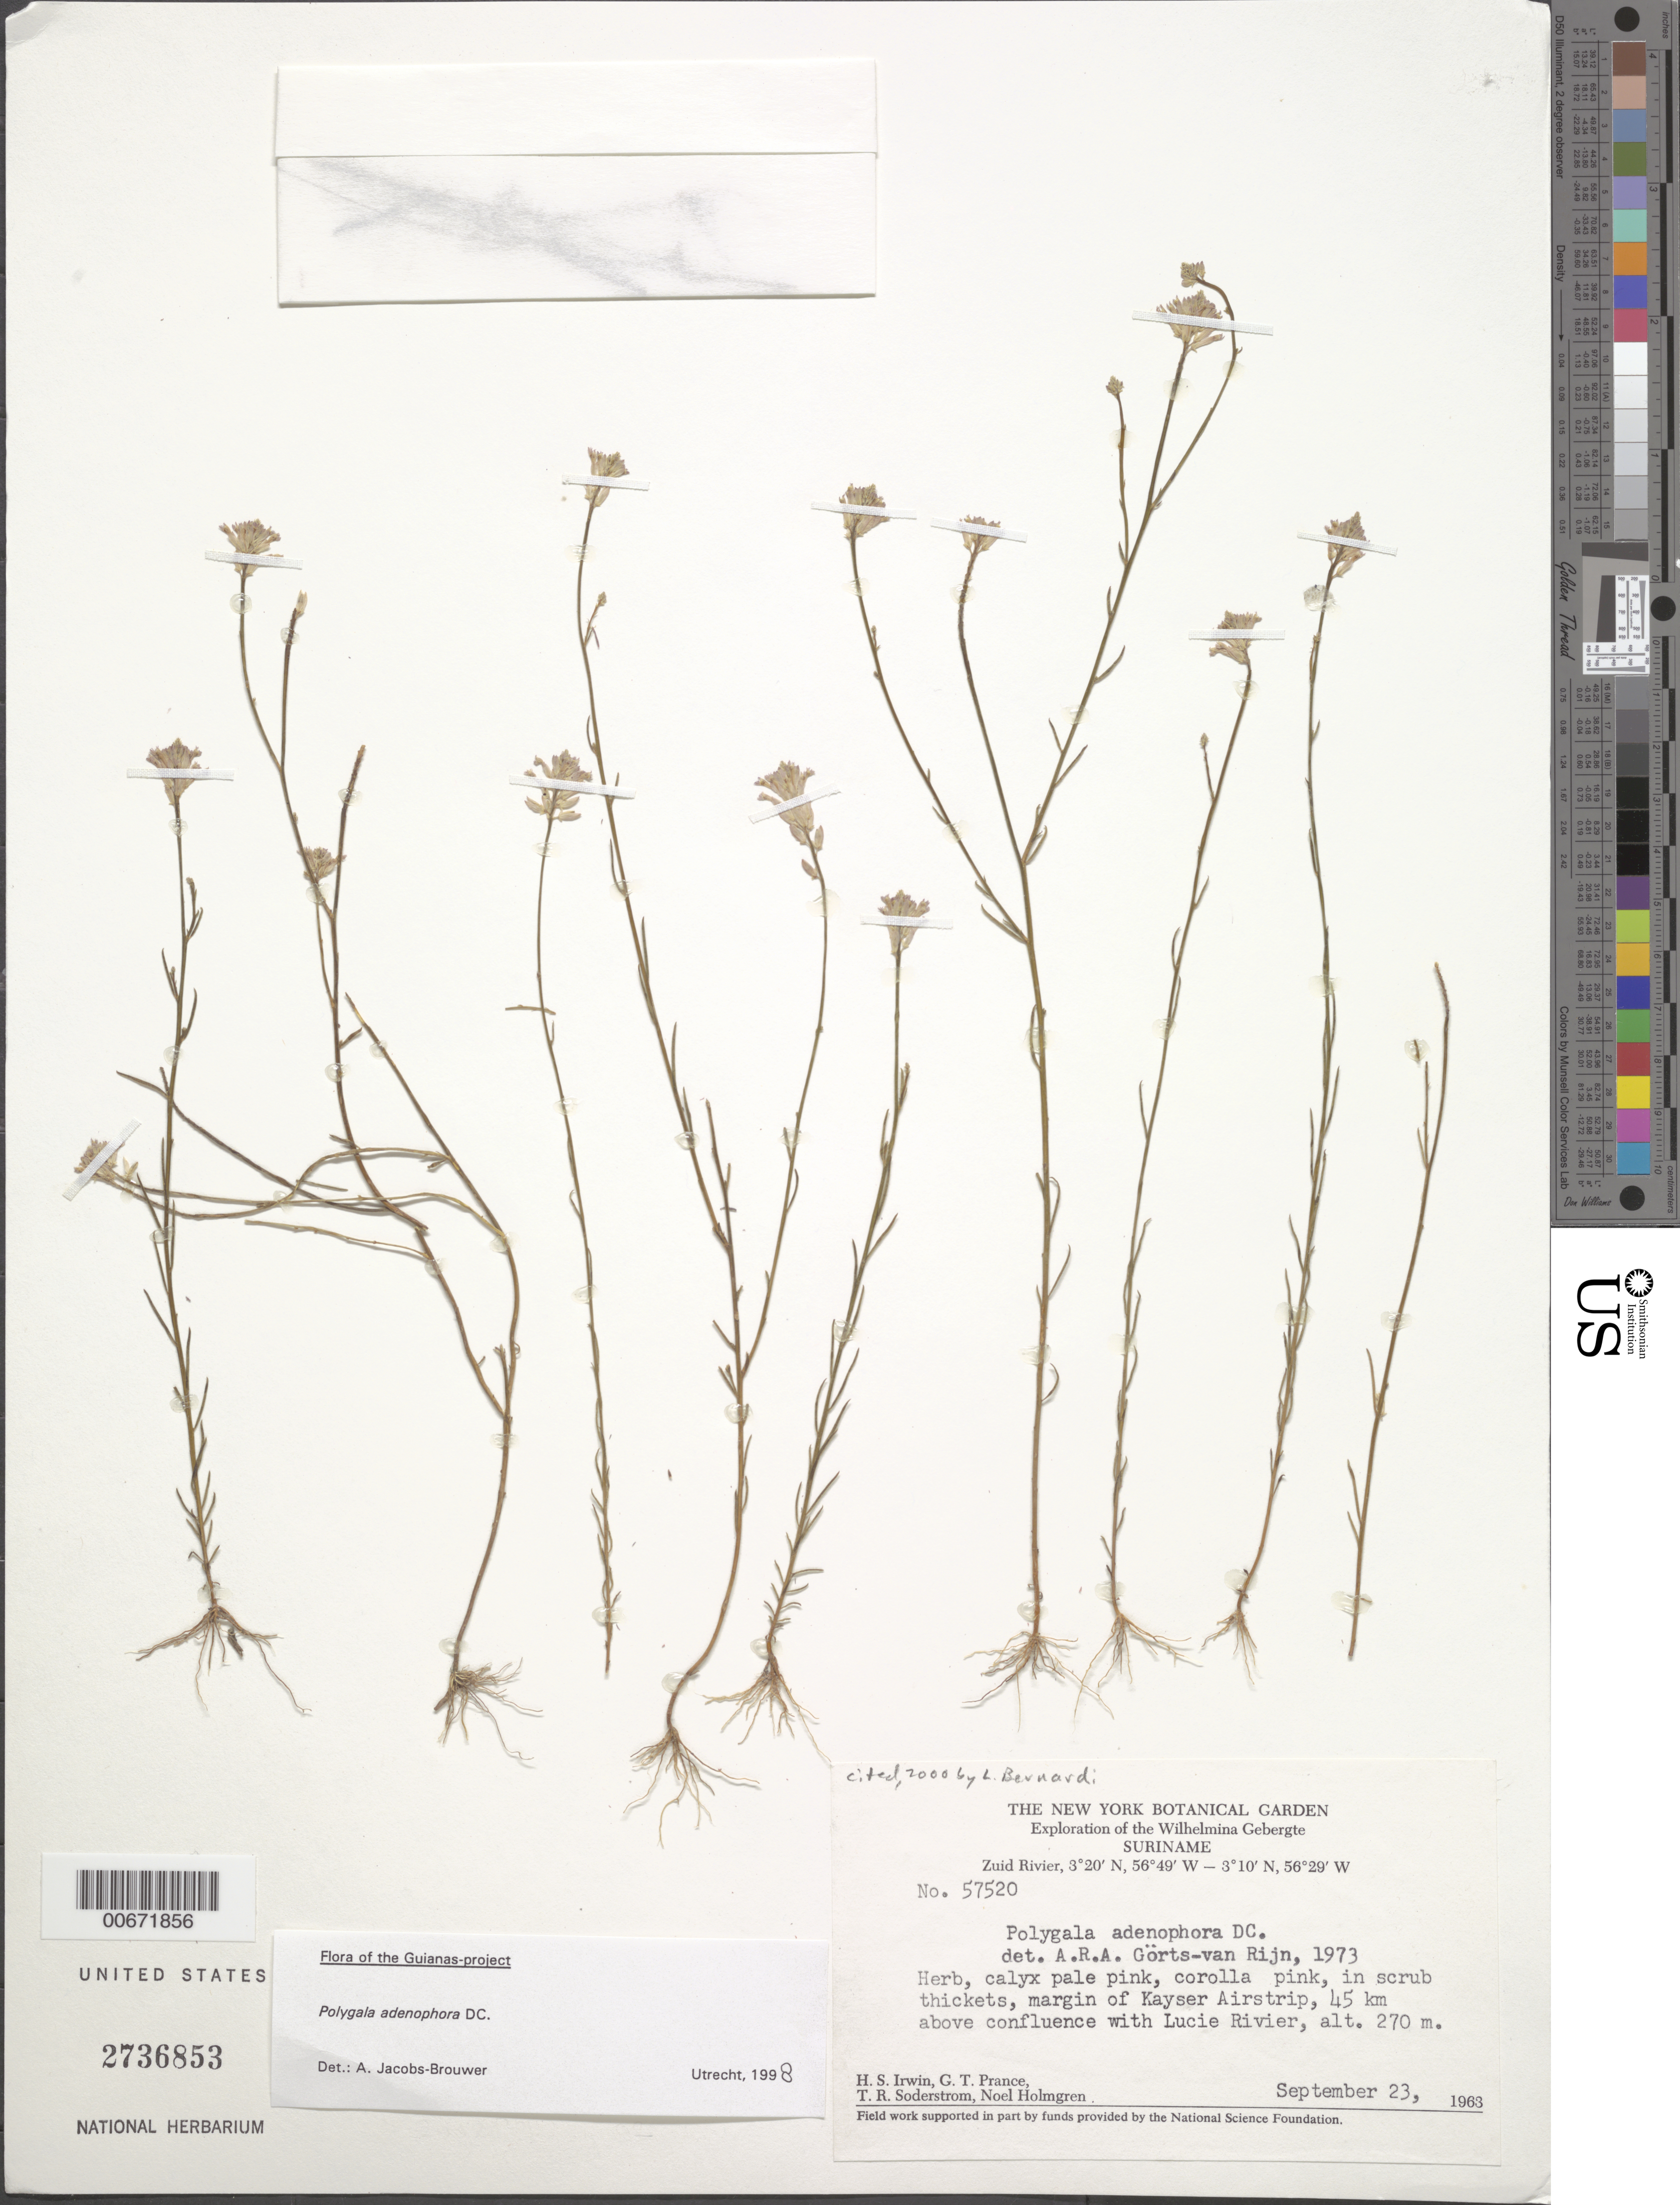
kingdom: Plantae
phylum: Tracheophyta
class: Magnoliopsida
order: Fabales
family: Polygalaceae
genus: Polygala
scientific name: Polygala adenophora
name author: DC.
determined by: Jacobs-Brouwer, A.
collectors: H. Irwin, G. T. Prance, T. R. Soderstrom & N. H. Holmgren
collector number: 57520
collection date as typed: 23-Sep-63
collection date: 1963-09-23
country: Suriname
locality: Kayser Airstrip, Zuid R., 45 km above confl. with Lucie R., Wilhelmina Gebergte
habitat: Scrub thickets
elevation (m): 270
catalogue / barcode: US 2736853